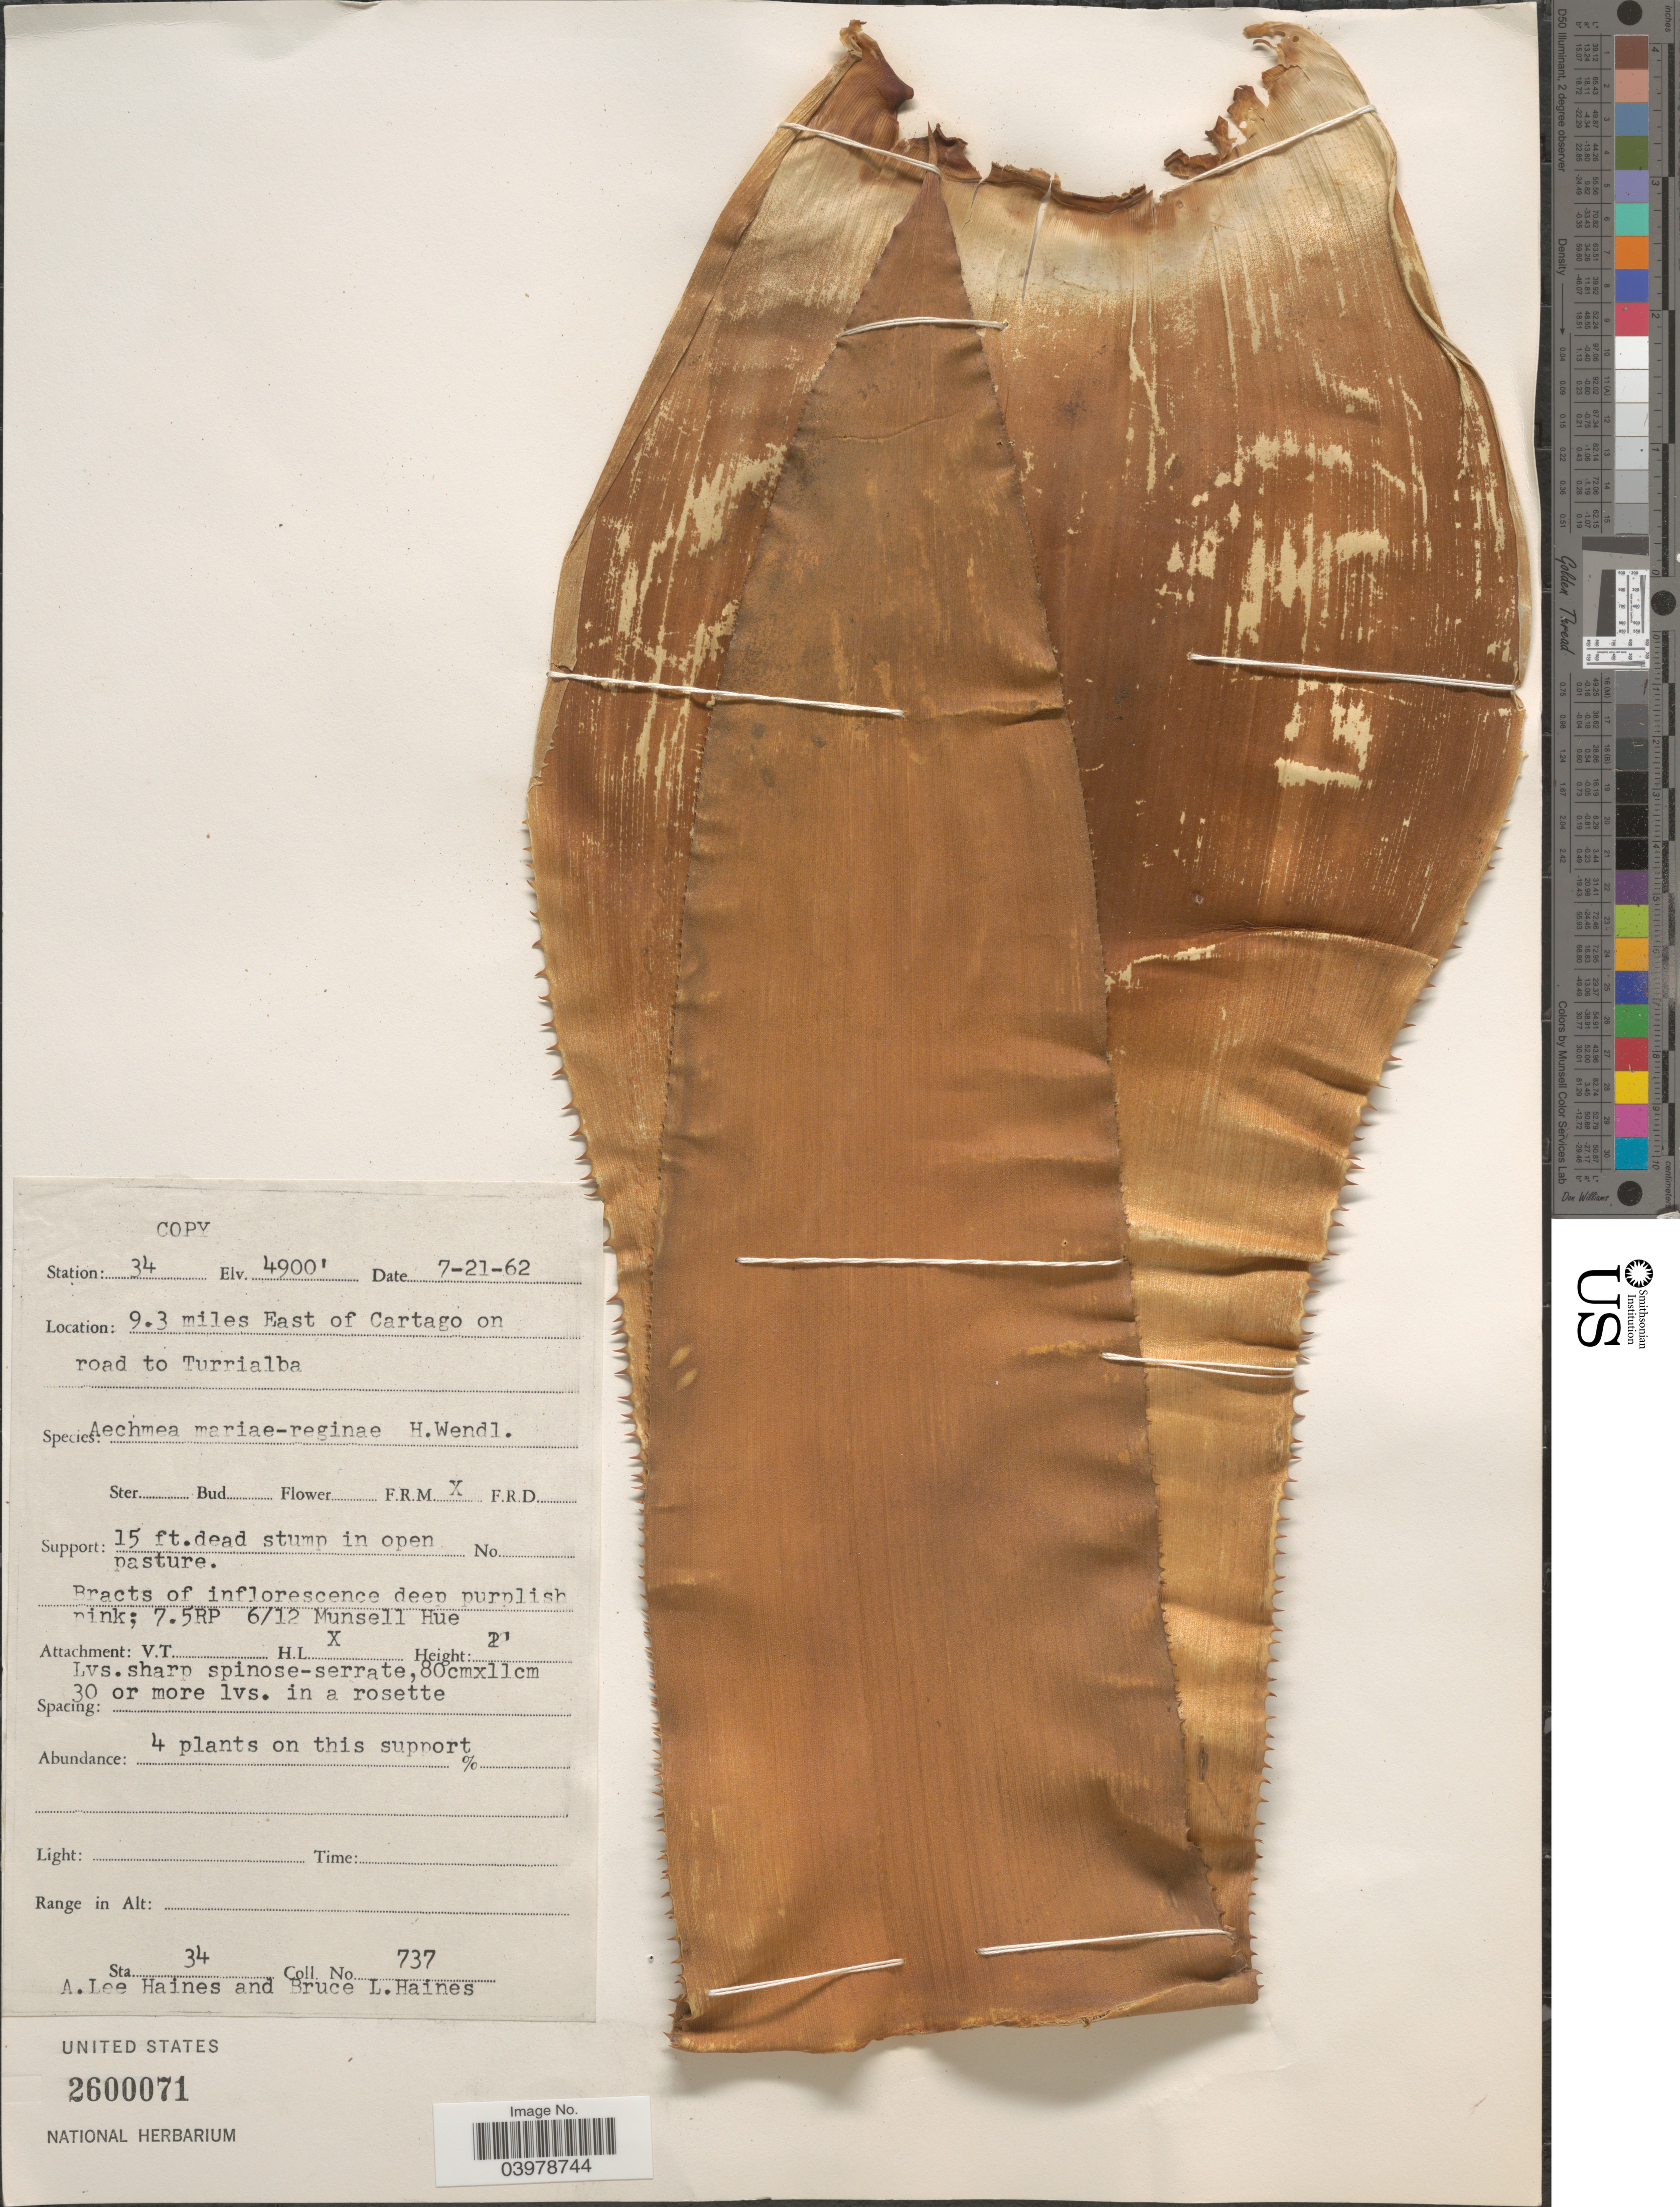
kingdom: Plantae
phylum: Tracheophyta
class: Liliopsida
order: Poales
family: Bromeliaceae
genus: Aechmea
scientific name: Aechmea mariae-reginae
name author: H. Wendl.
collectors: A. L. Haines & B. L. Haines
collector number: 737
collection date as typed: Transcribed d/m/y: 21/7/62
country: Costa Rica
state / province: Cartago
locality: Station: 34. 9.3 miles East of Cartago on road to Turrialba.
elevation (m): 1494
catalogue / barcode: US 2600071